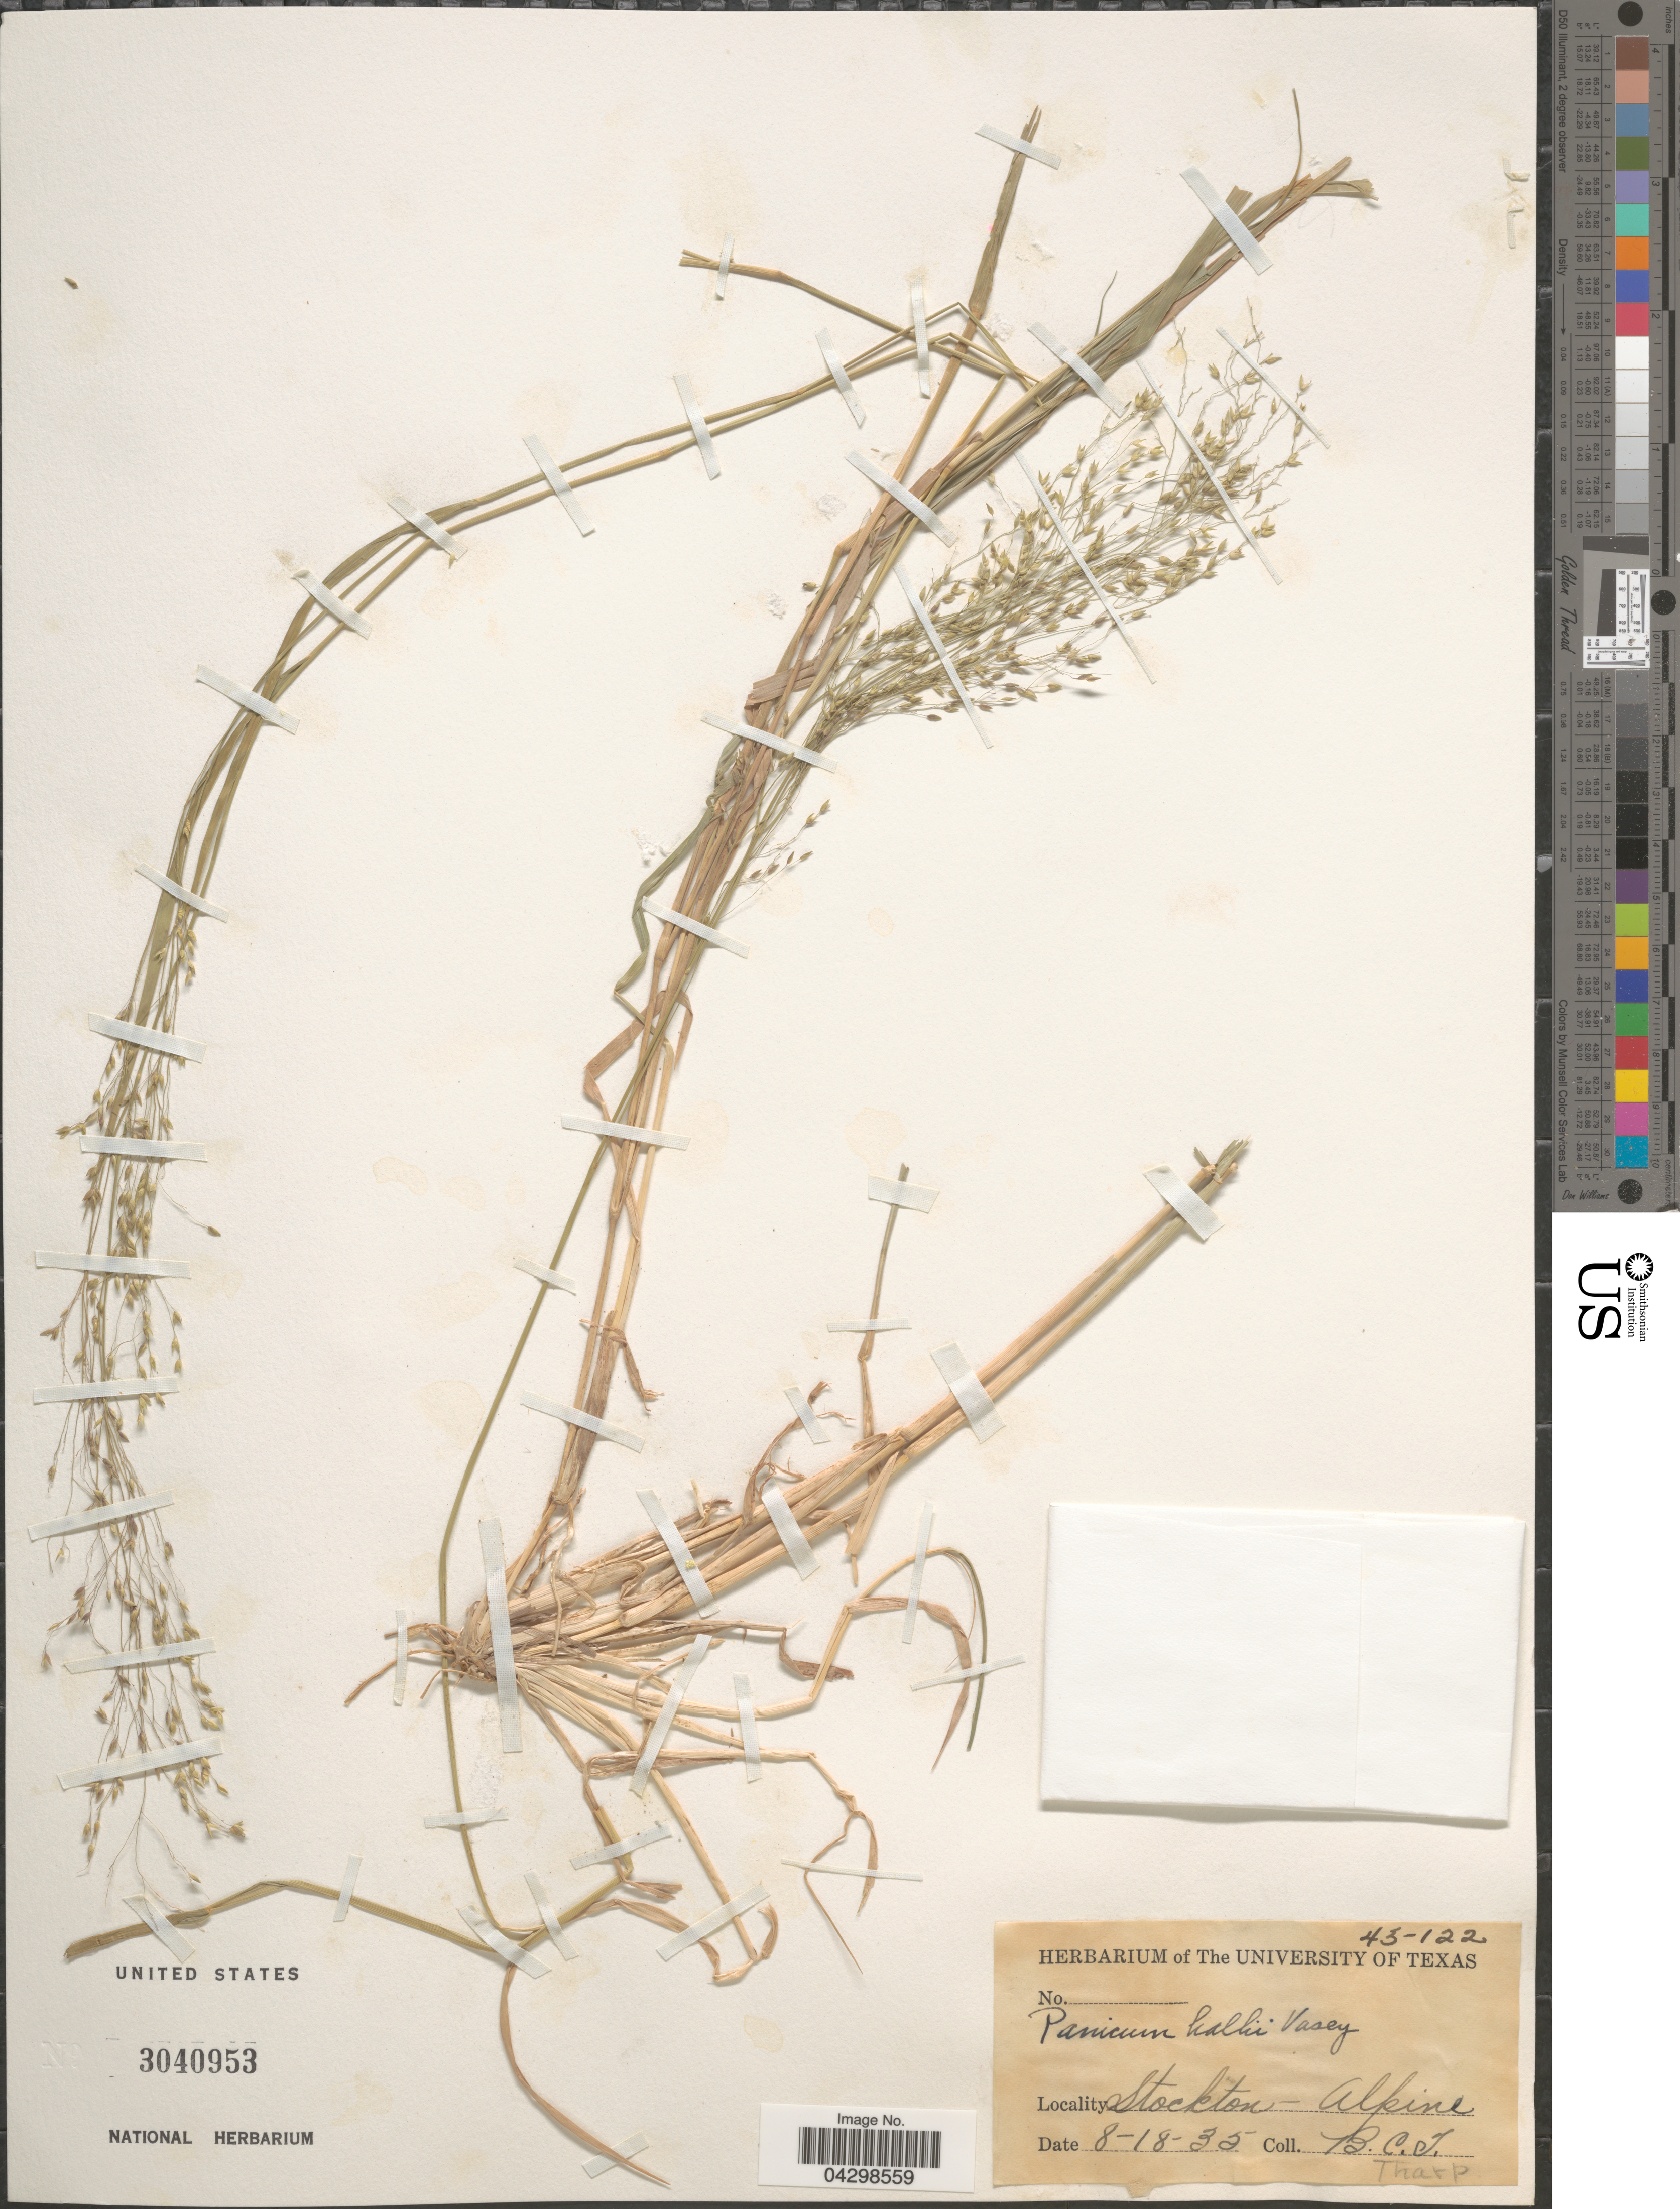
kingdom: Plantae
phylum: Tracheophyta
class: Liliopsida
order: Poales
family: Poaceae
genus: Panicum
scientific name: Panicum hallii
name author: Vasey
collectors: B. C. Tharp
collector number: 45-122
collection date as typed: Transcribed d/m/y: 18/8/35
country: United States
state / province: Texas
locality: Stockton - Alpine.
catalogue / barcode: US 3040953